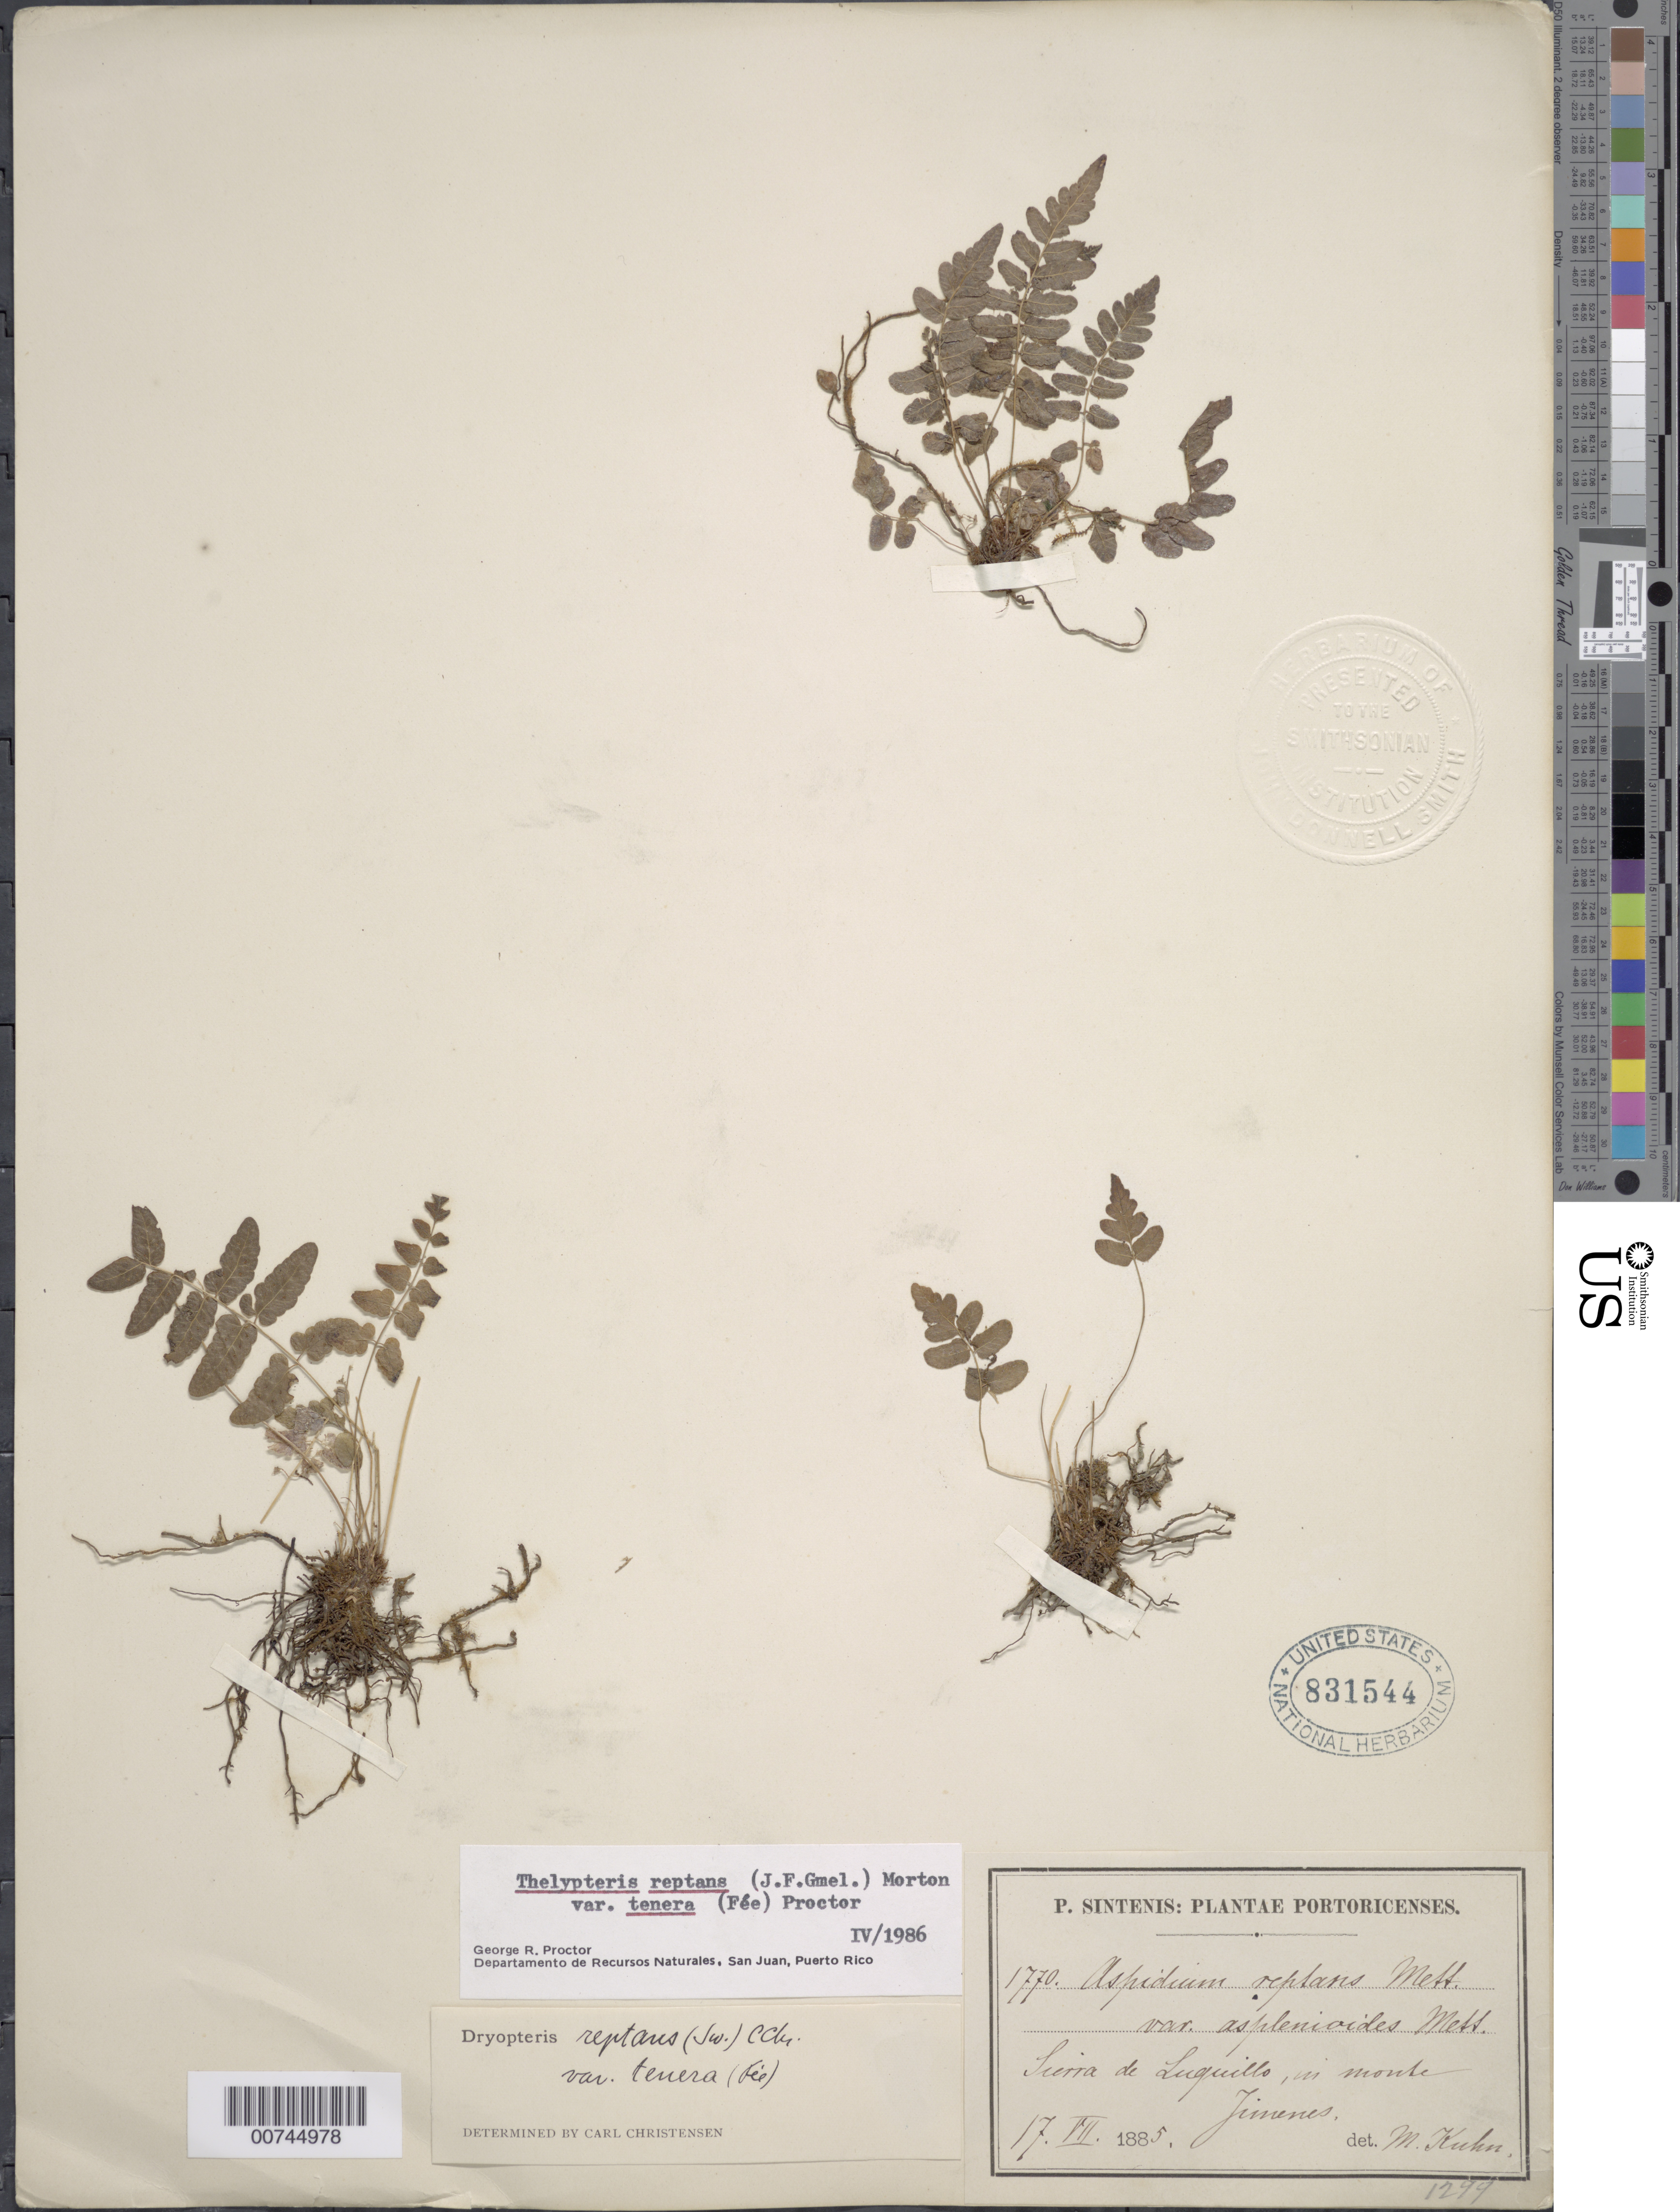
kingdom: Plantae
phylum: Tracheophyta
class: Polypodiopsida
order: Polypodiales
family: Thelypteridaceae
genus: Goniopteris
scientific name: Goniopteris reptans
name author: (J.F. Gmel.) C. Presl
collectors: P. Sintenis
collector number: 1770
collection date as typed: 17 Jul 1885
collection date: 1885-07-17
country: Puerto Rico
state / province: Luquillo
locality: Sierra de Luquillo in monte Jimenes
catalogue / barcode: US 831544